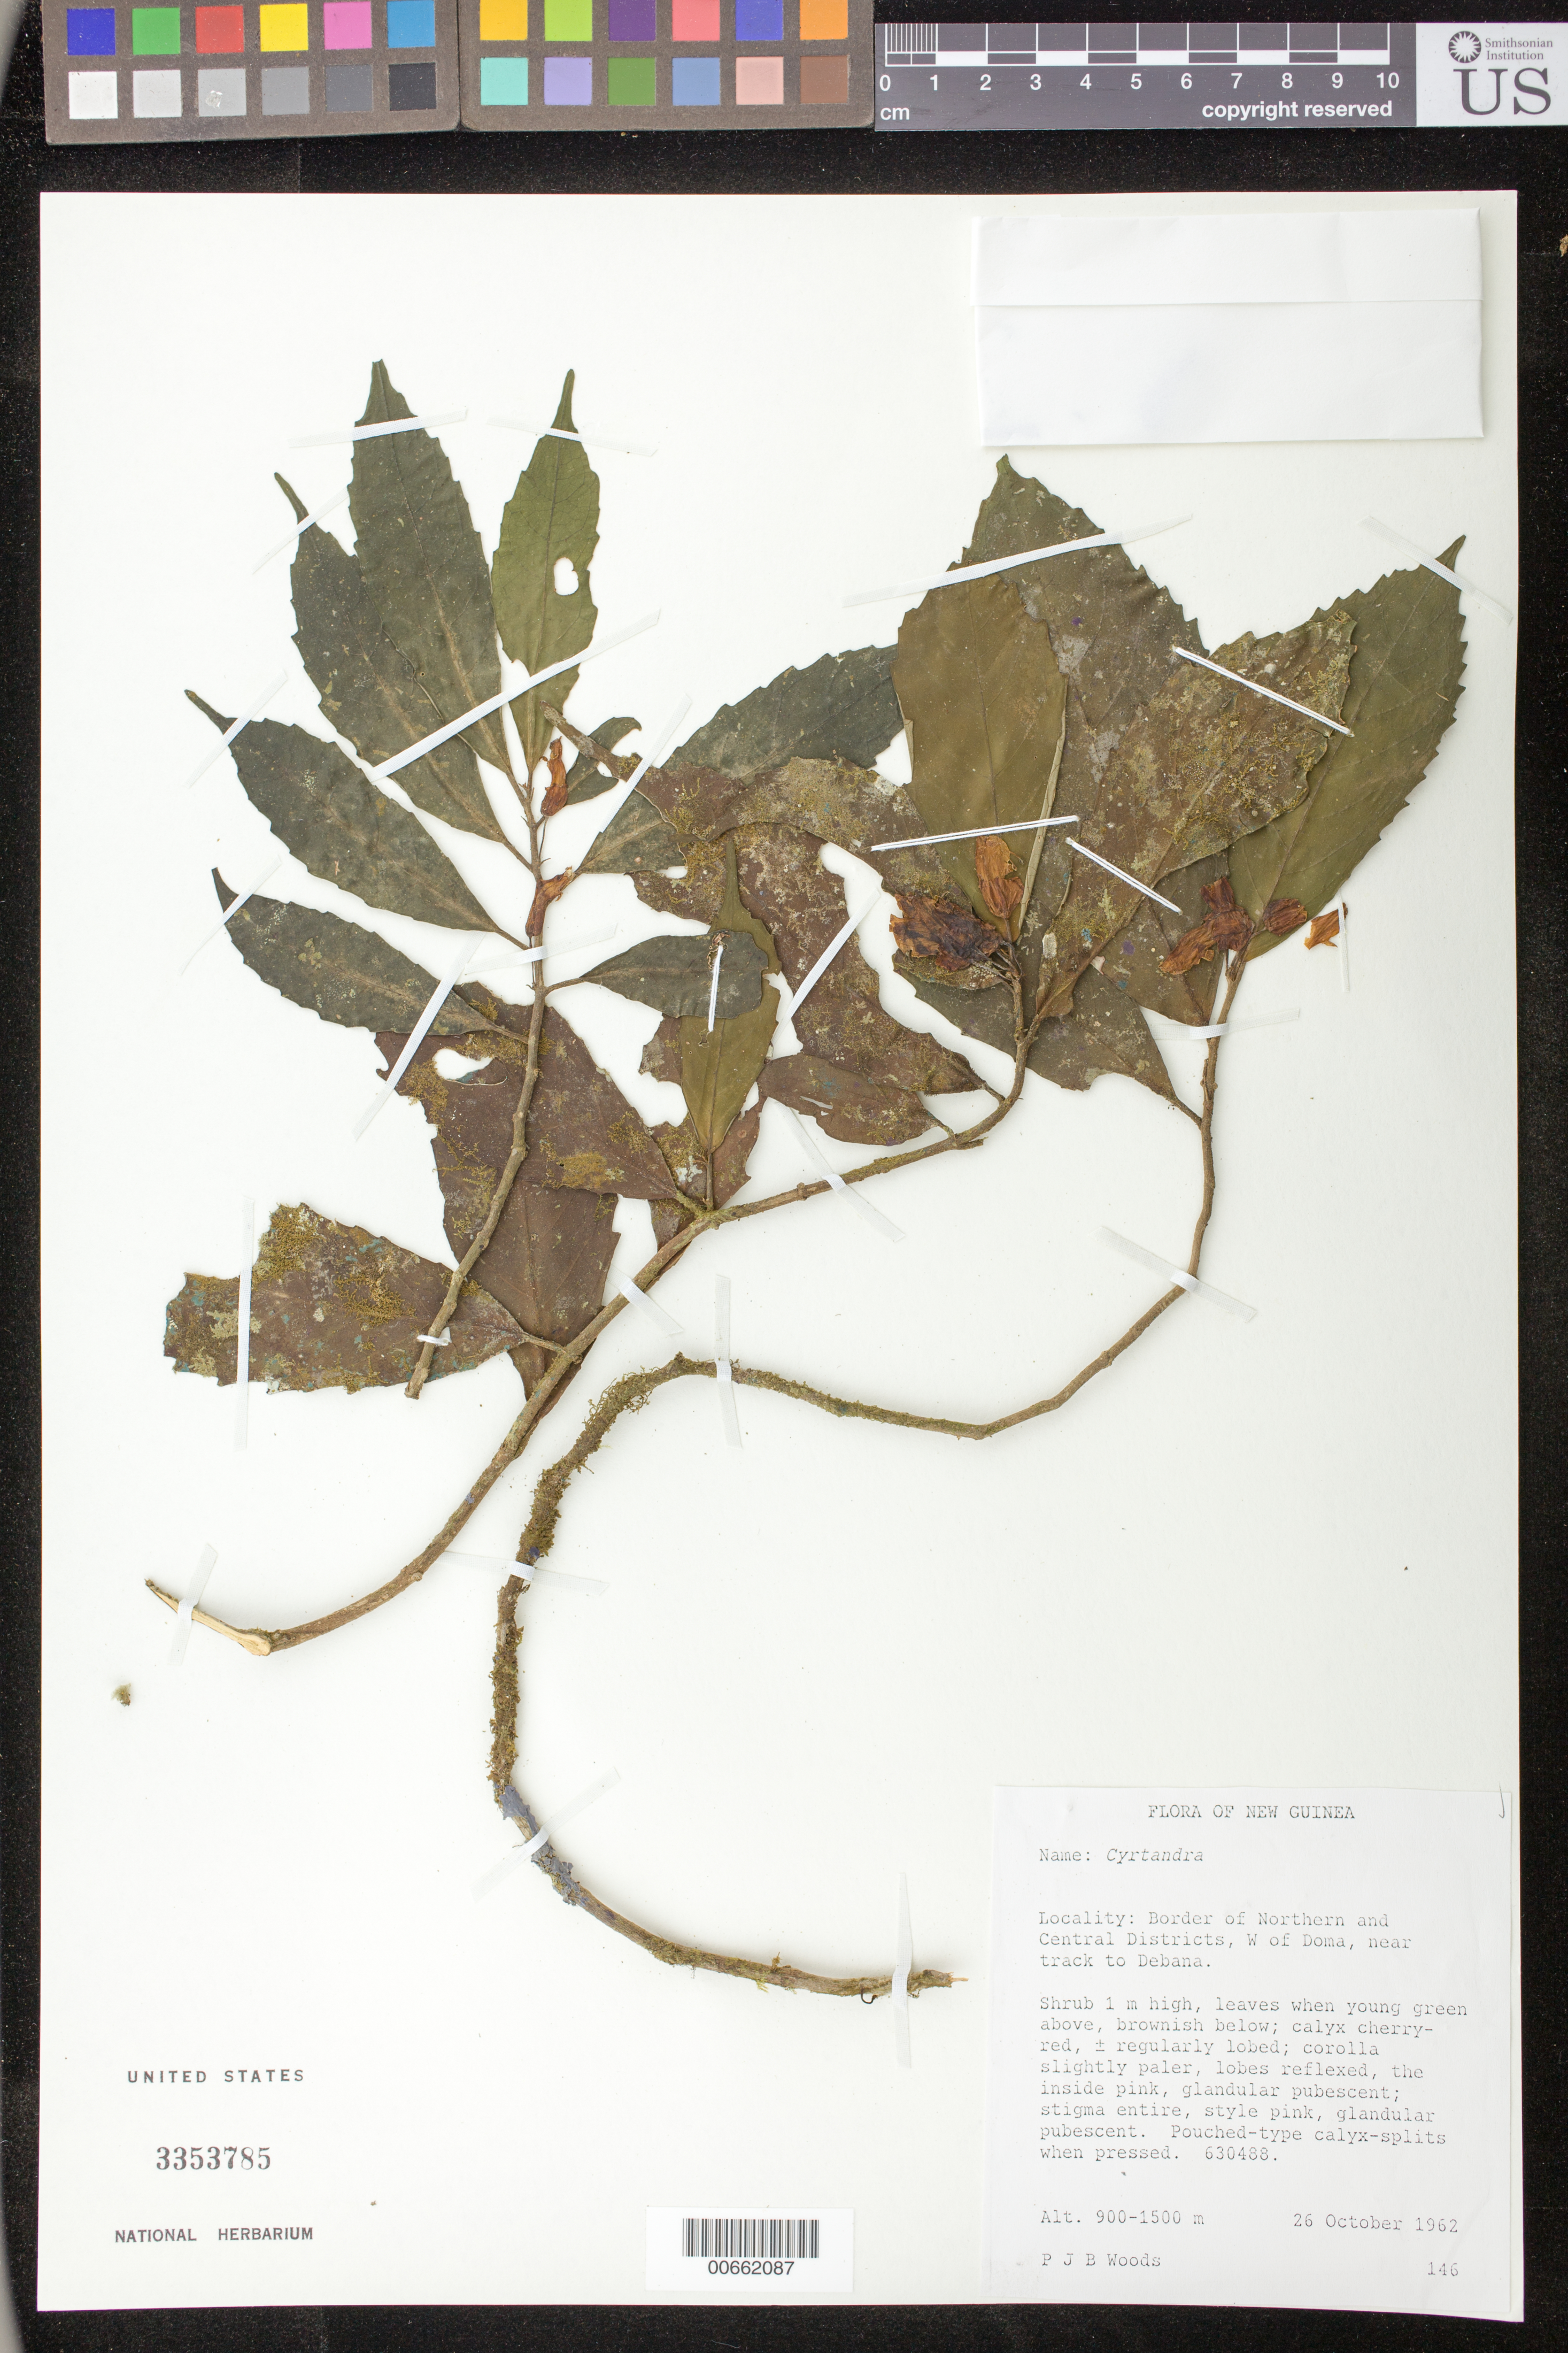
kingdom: Plantae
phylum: Tracheophyta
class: Magnoliopsida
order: Lamiales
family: Gesneriaceae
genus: Cyrtandra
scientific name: Cyrtandra sp.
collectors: P. Woods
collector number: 146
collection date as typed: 26 Oct 1962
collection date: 1962-10-26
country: Papua New Guinea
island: New Guinea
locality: Border of Northern and Central Districts, W of Doma, near track to Debana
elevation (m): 900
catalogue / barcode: US 3353785